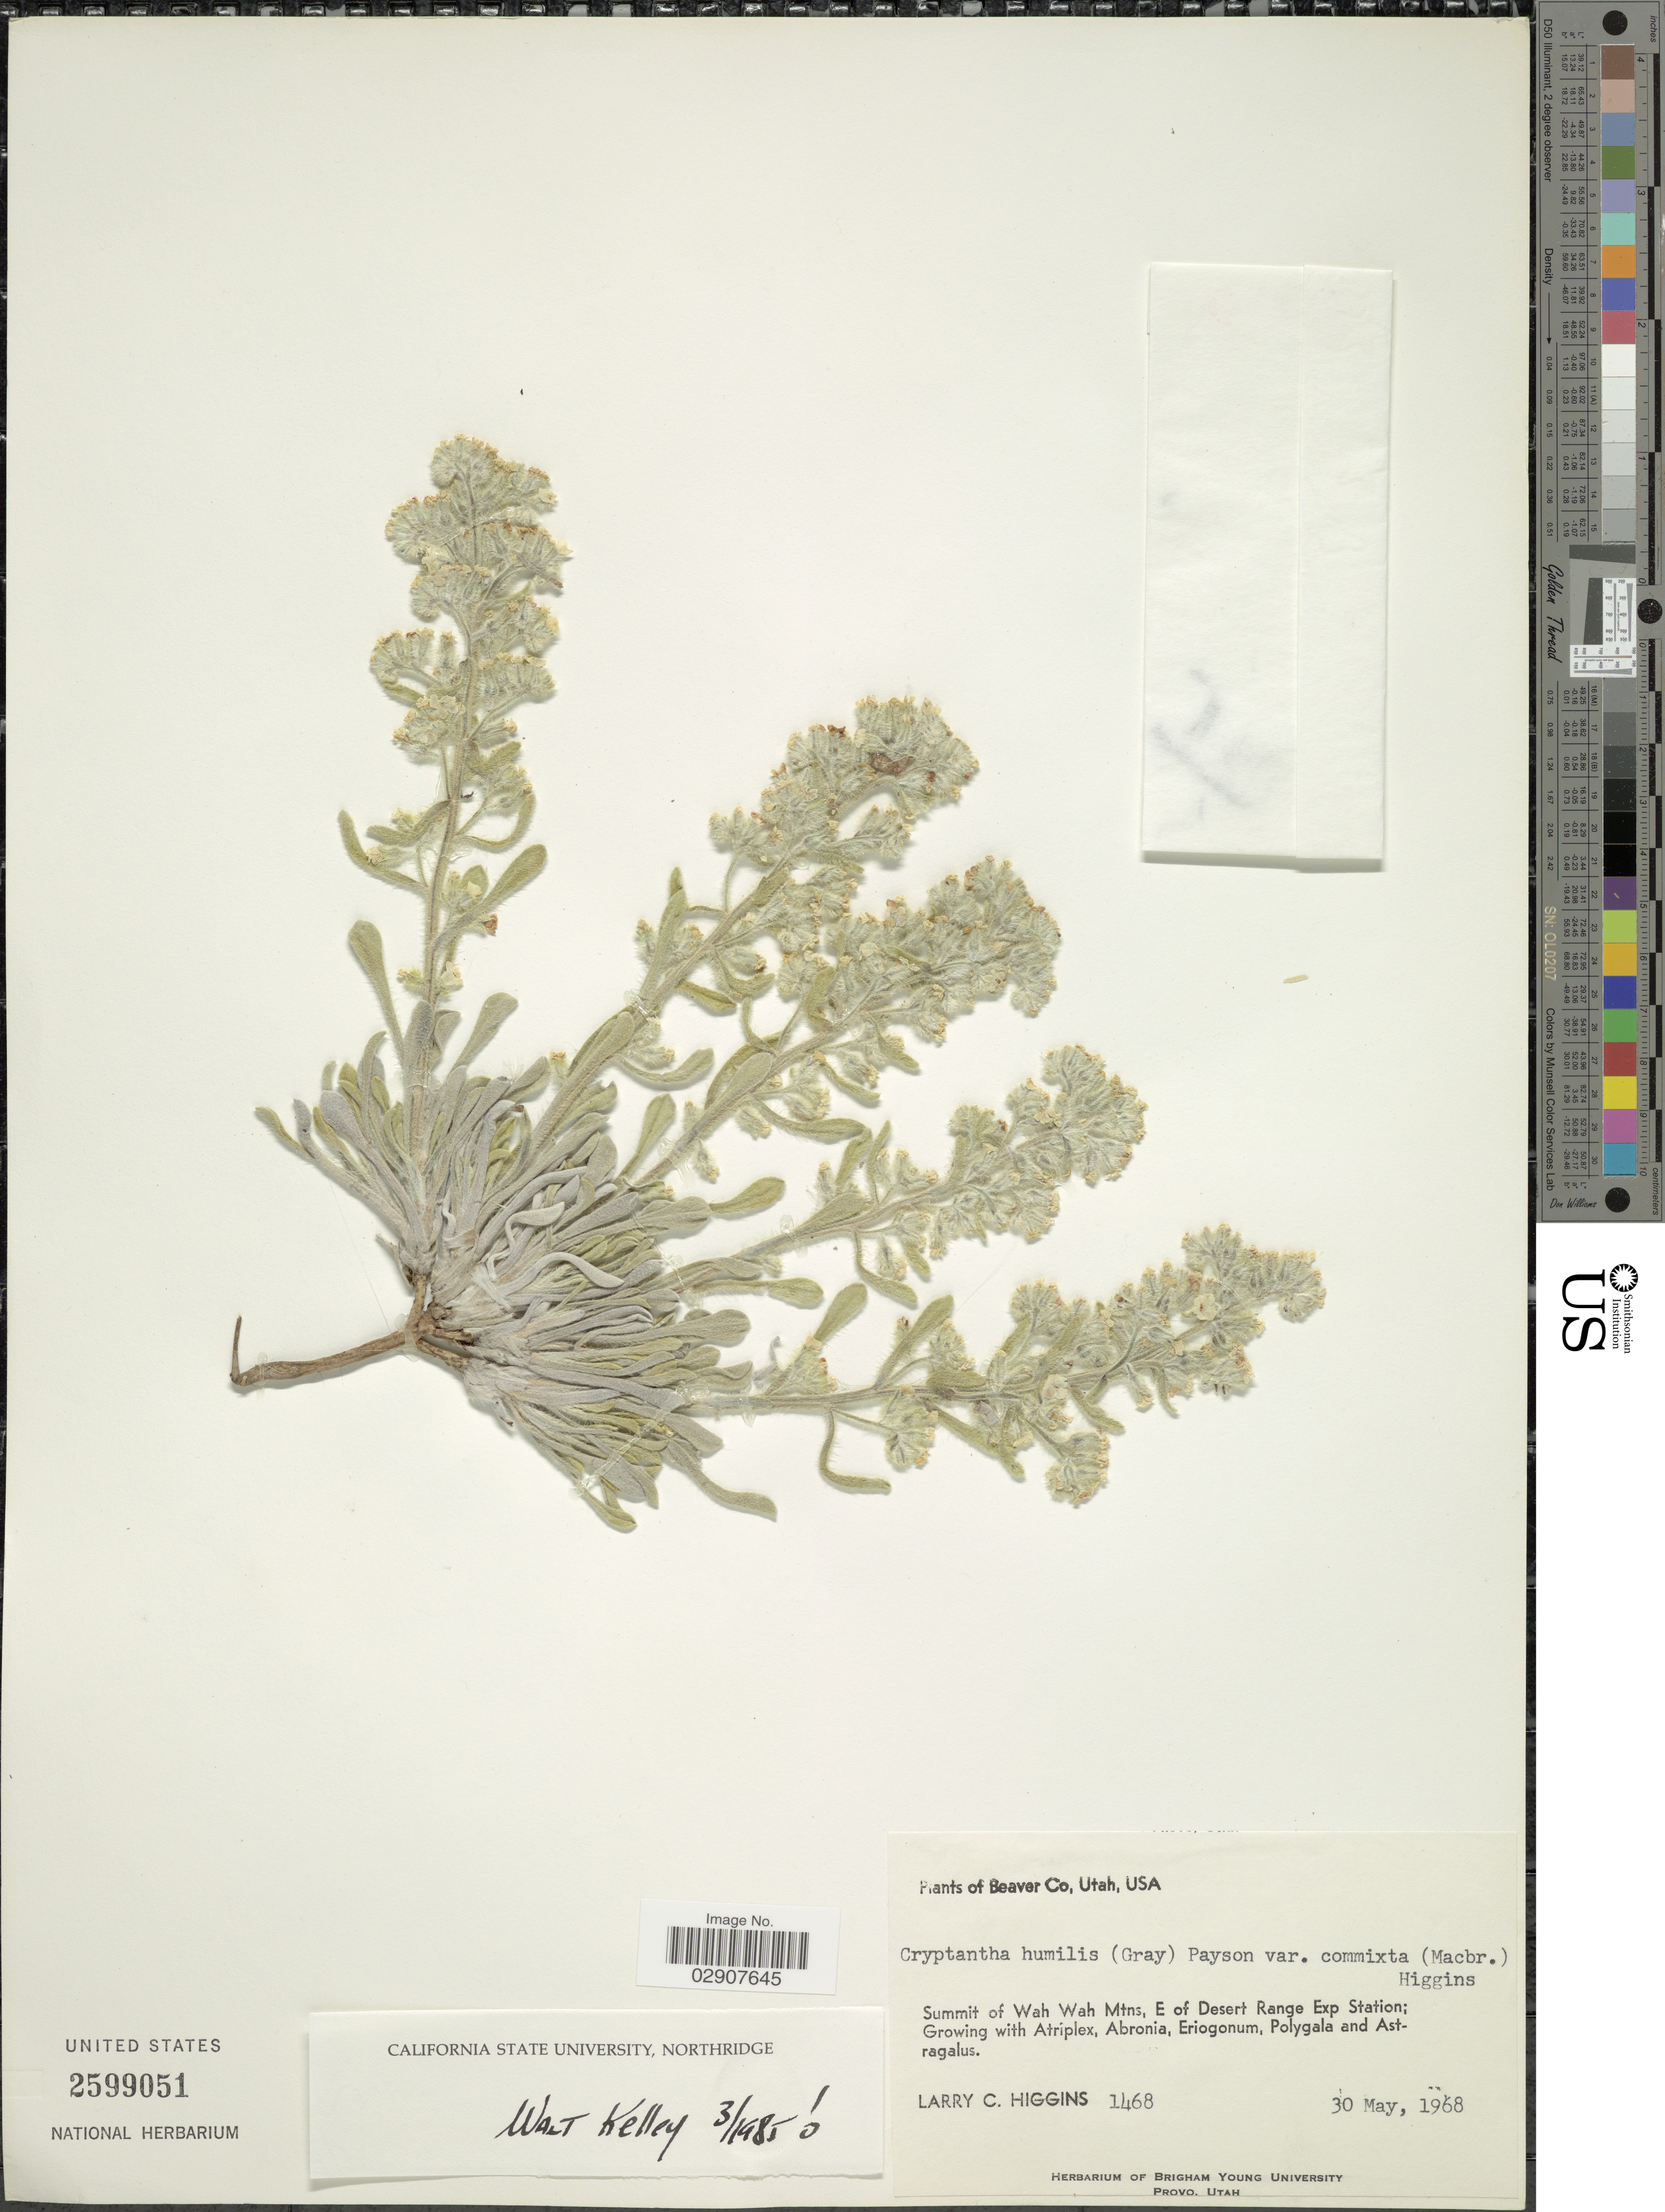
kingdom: Plantae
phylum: Tracheophyta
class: Magnoliopsida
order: Boraginales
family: Boraginaceae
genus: Cryptantha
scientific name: Cryptantha humilis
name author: (Greene) Payson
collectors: L. Higgins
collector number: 1468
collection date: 1968-05-30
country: United States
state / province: Utah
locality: Beaver Co., Summit of Wah Wah Mtns, E of Desert Range Exp Station.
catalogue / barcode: US 2599051